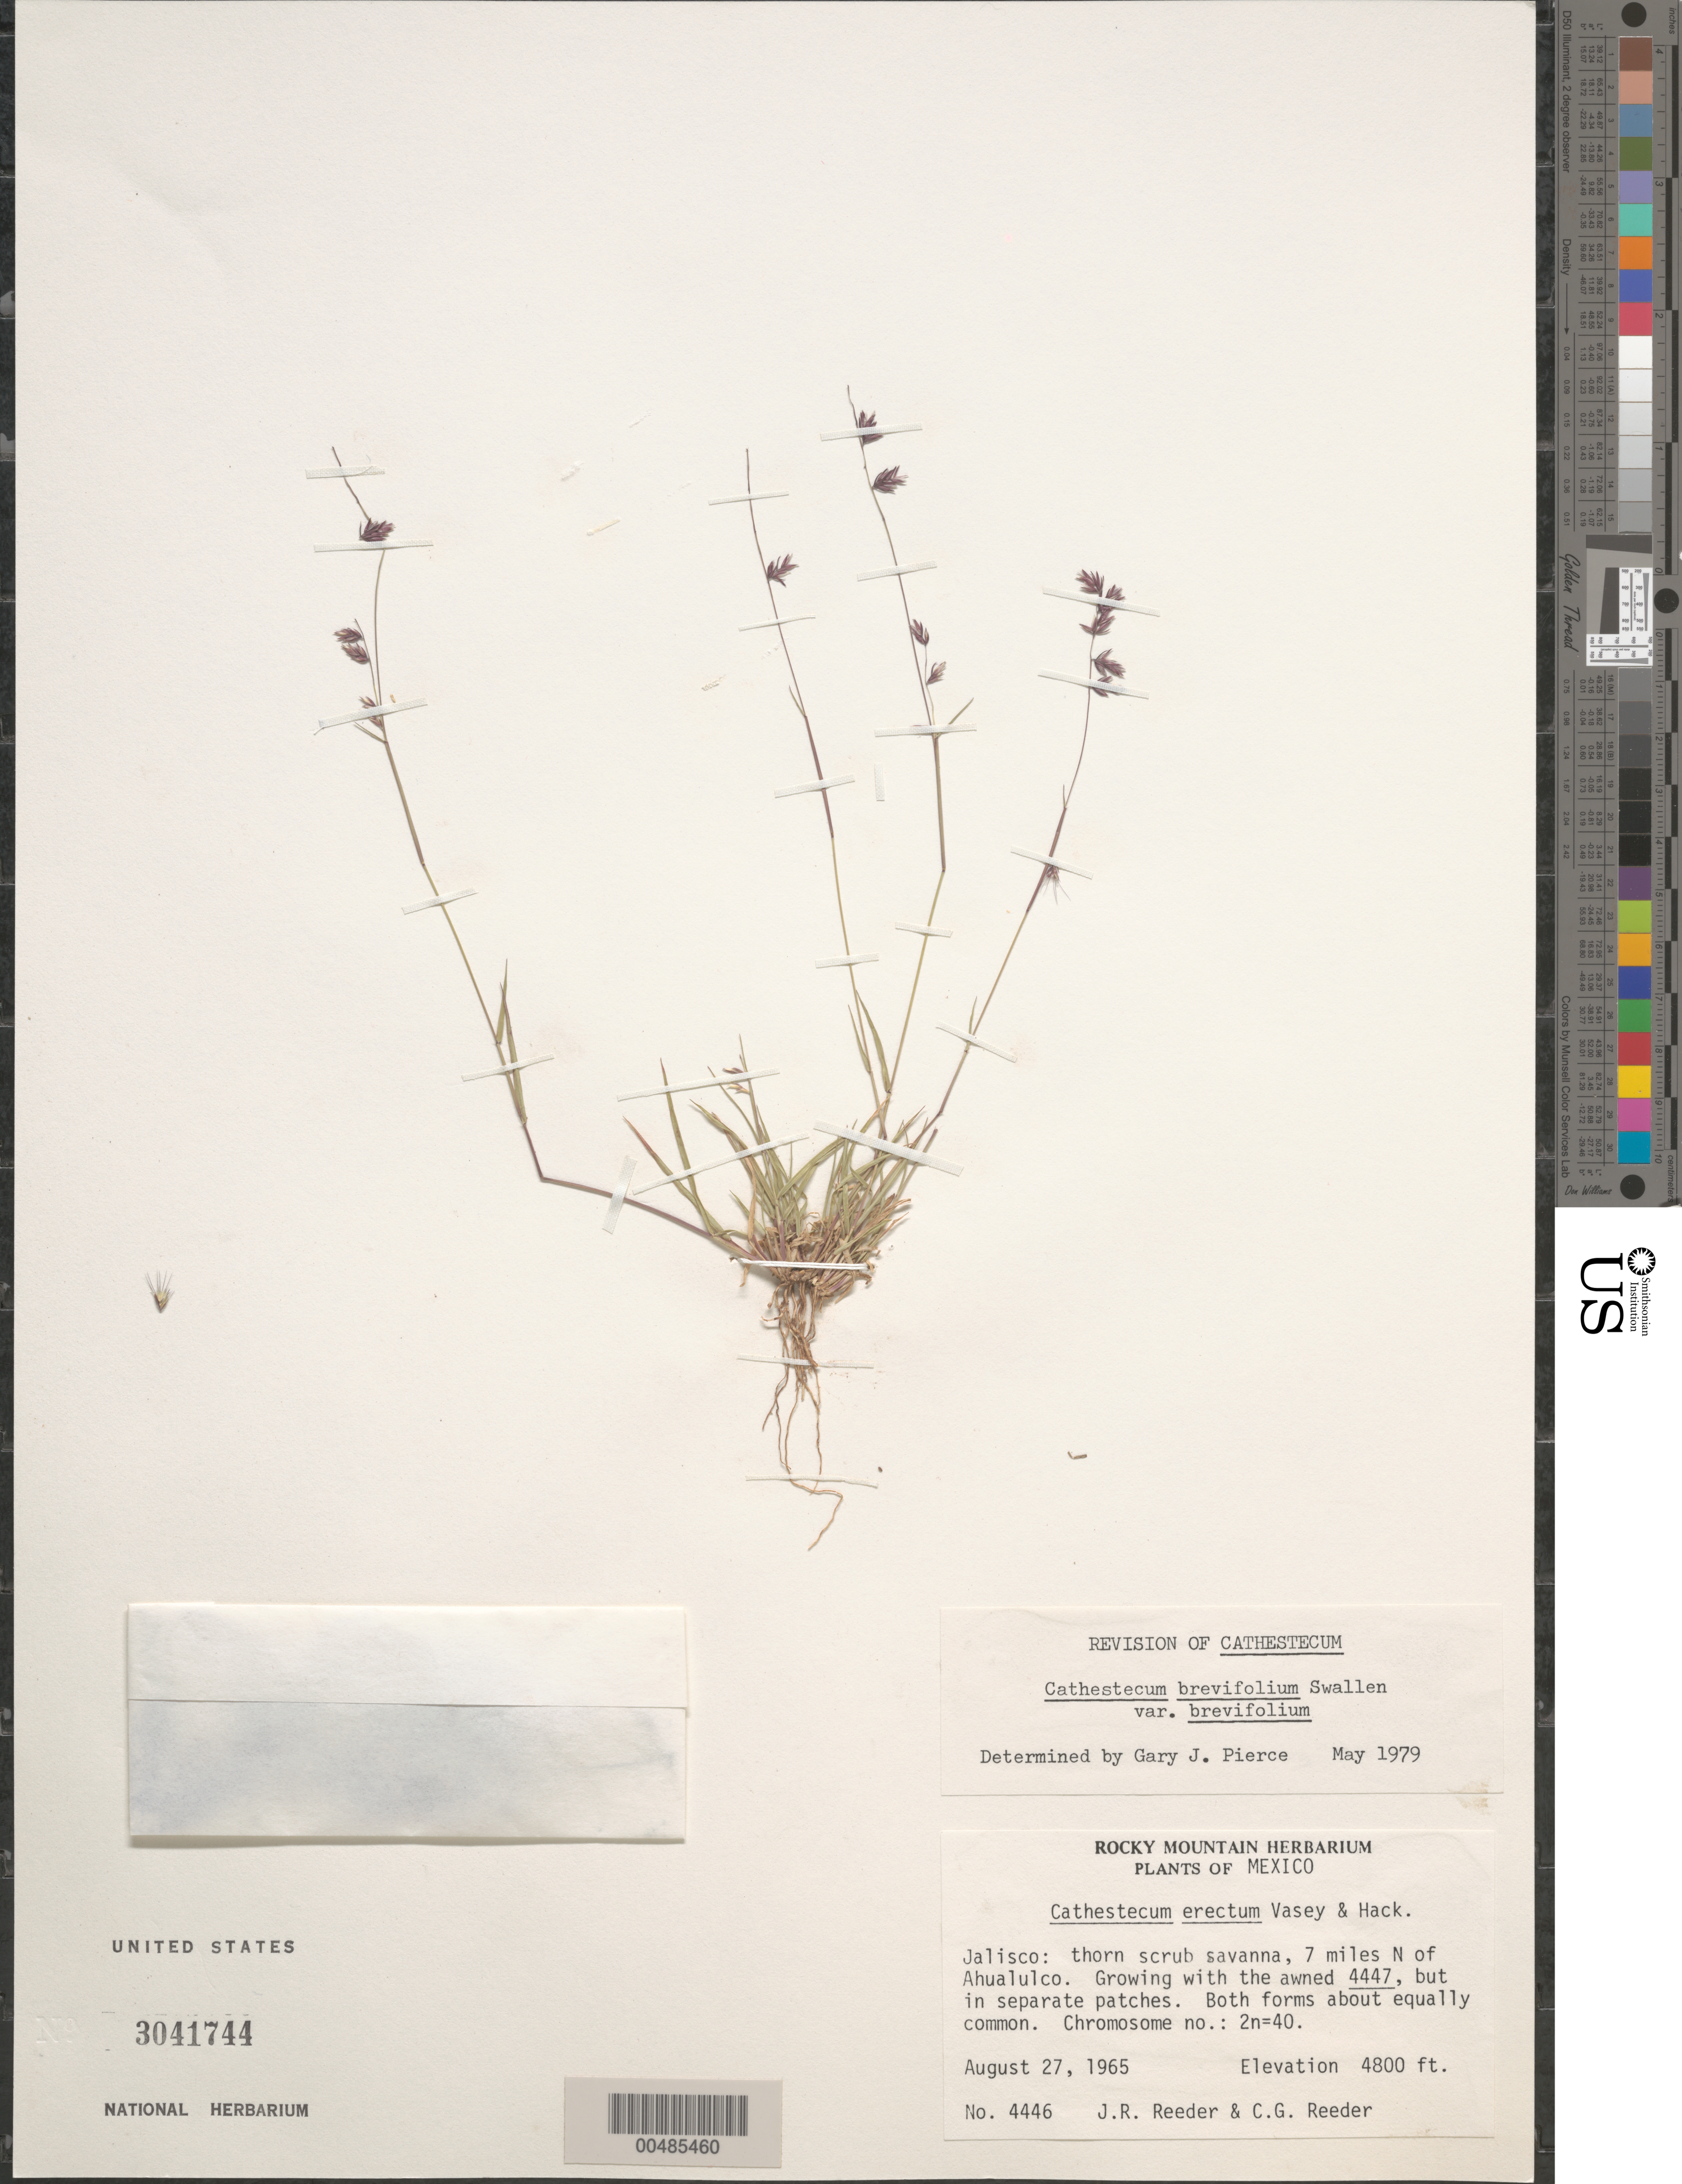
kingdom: Plantae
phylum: Tracheophyta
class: Liliopsida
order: Poales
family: Poaceae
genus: Cathestecum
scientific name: Cathestecum brevifolium var. brevifolium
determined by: Pierce, G. J.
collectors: J. R. Reeder & C. G. Reeder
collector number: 4446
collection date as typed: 27 Aug 1965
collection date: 1965-08-27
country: Mexico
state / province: Jalisco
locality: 7 mi N of Ahualulco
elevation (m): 1463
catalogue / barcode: US 3041744